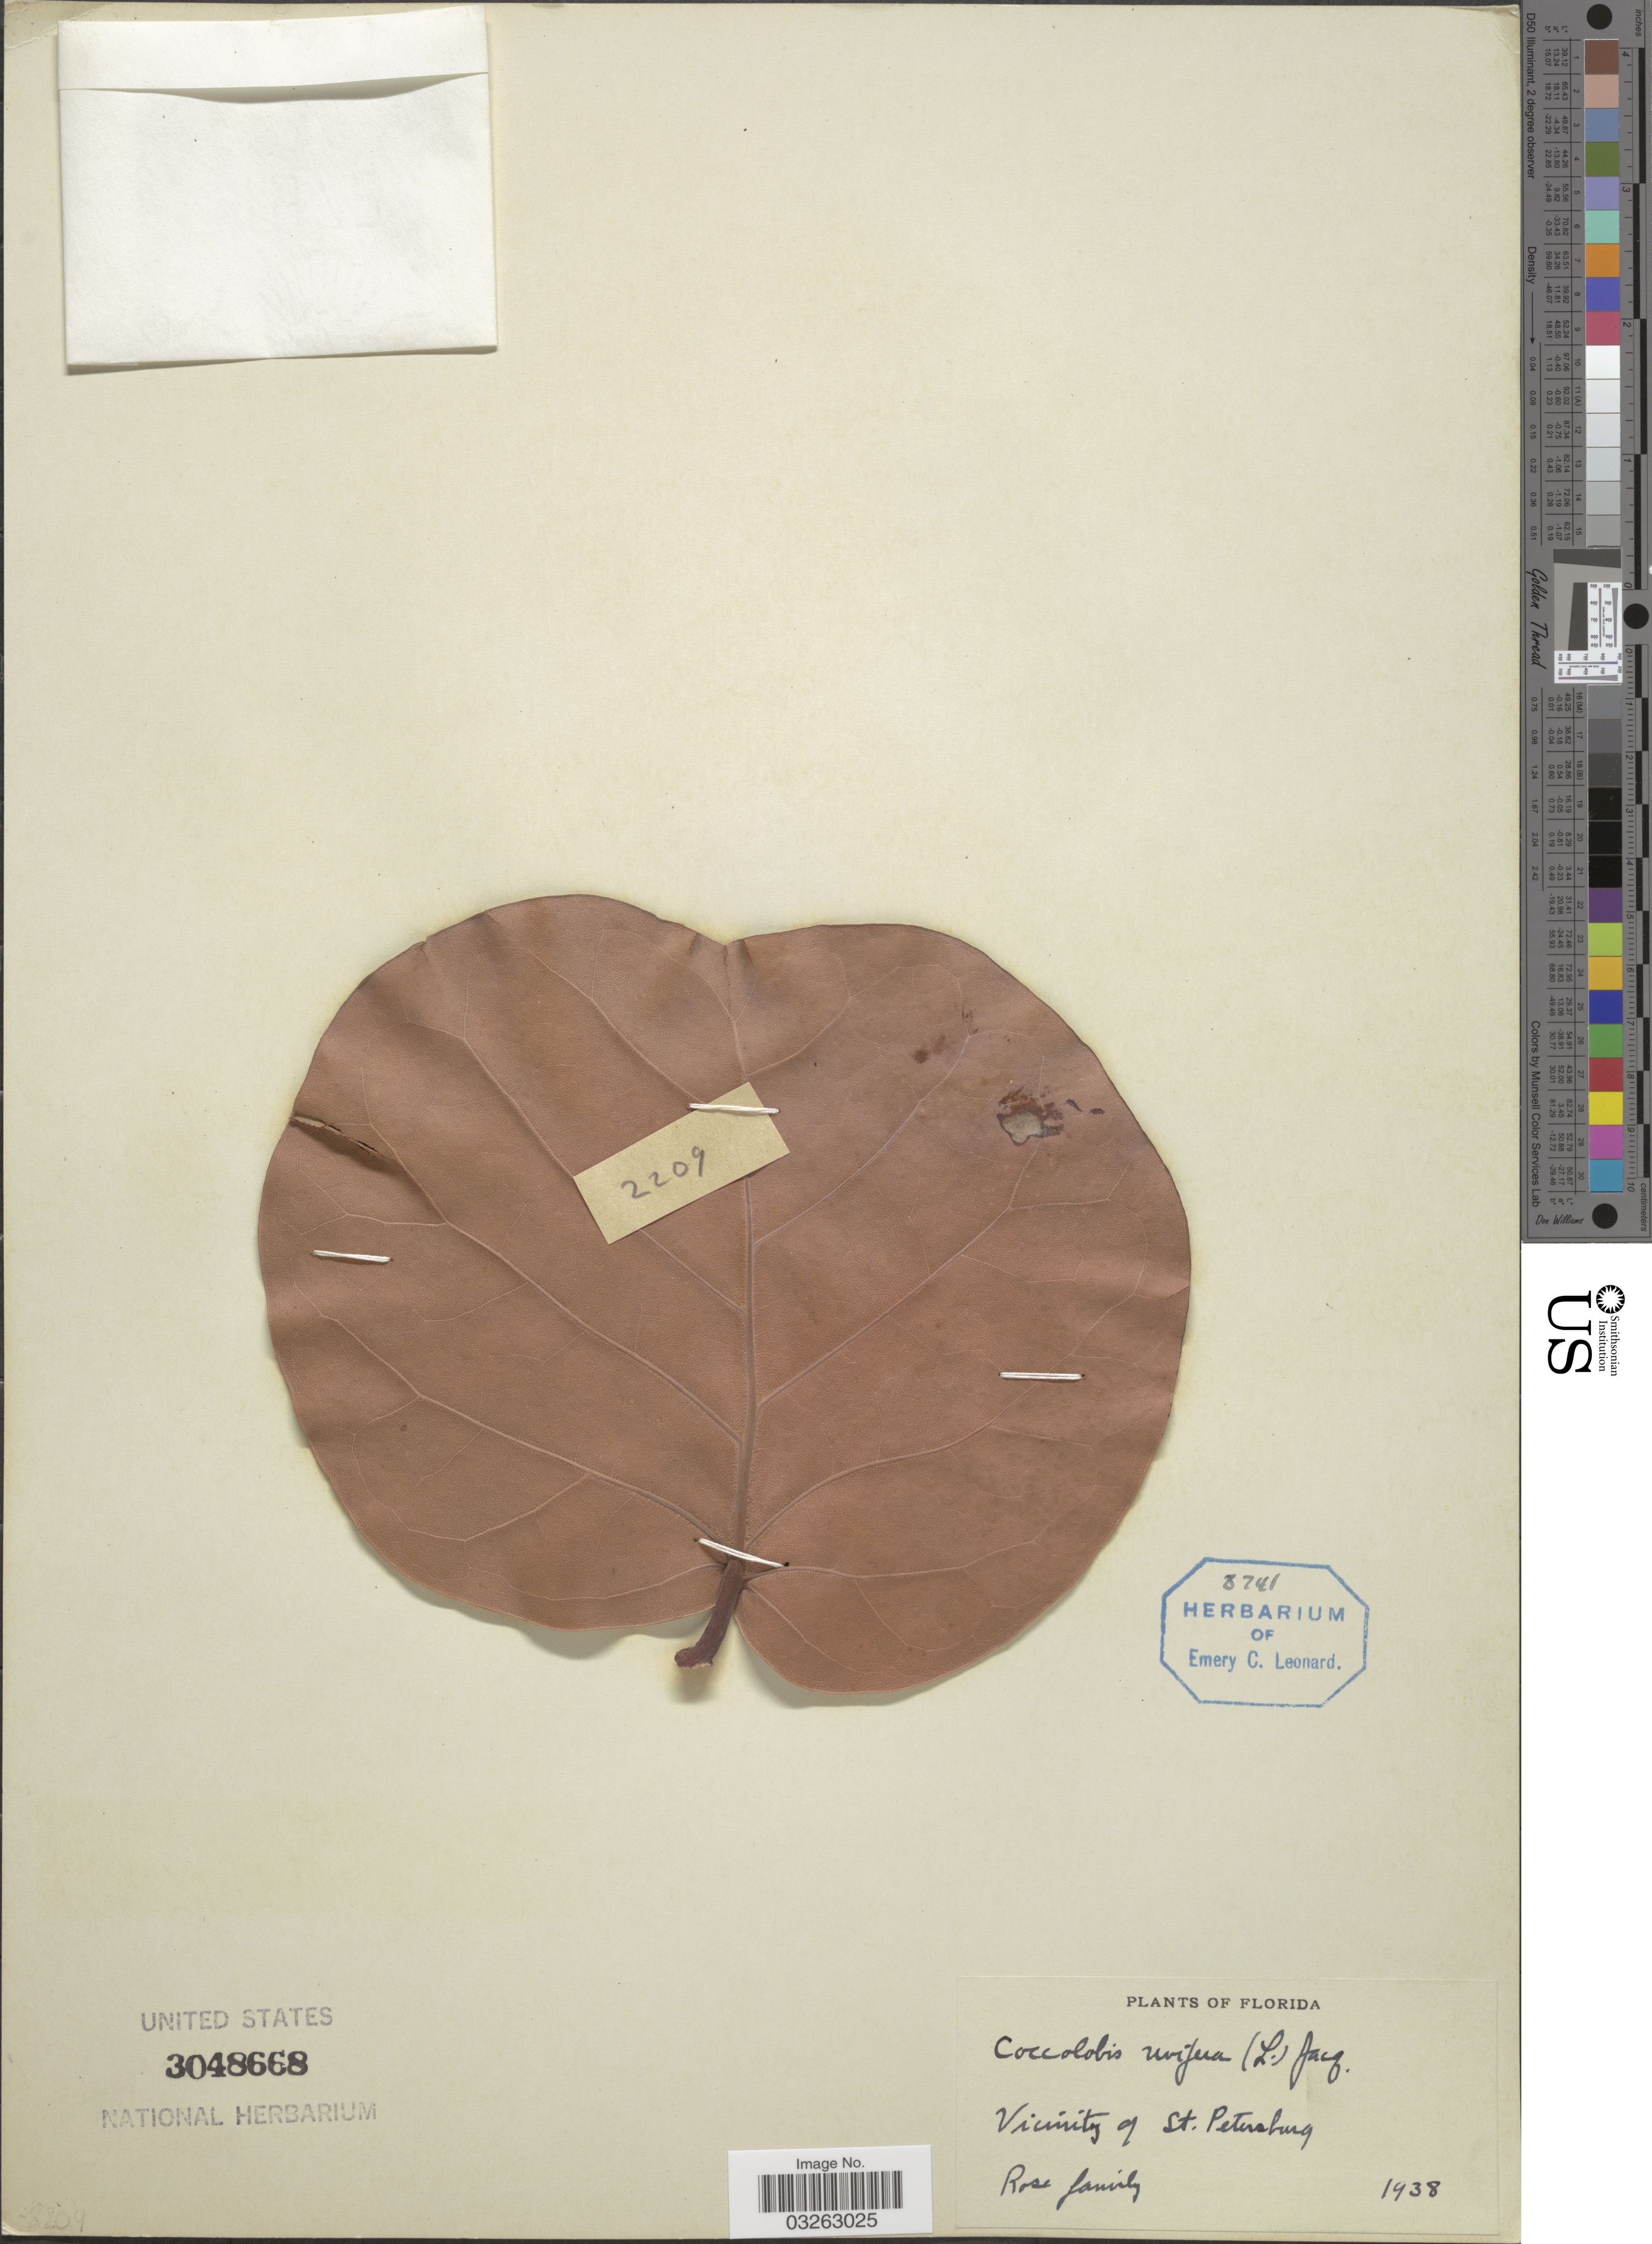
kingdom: Plantae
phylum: Tracheophyta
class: Magnoliopsida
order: Caryophyllales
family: Polygonaceae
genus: Coccoloba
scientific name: Coccoloba uvifera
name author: L.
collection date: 1938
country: United States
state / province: Florida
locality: Vicinity of St. Petersburg.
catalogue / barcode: US 3048668